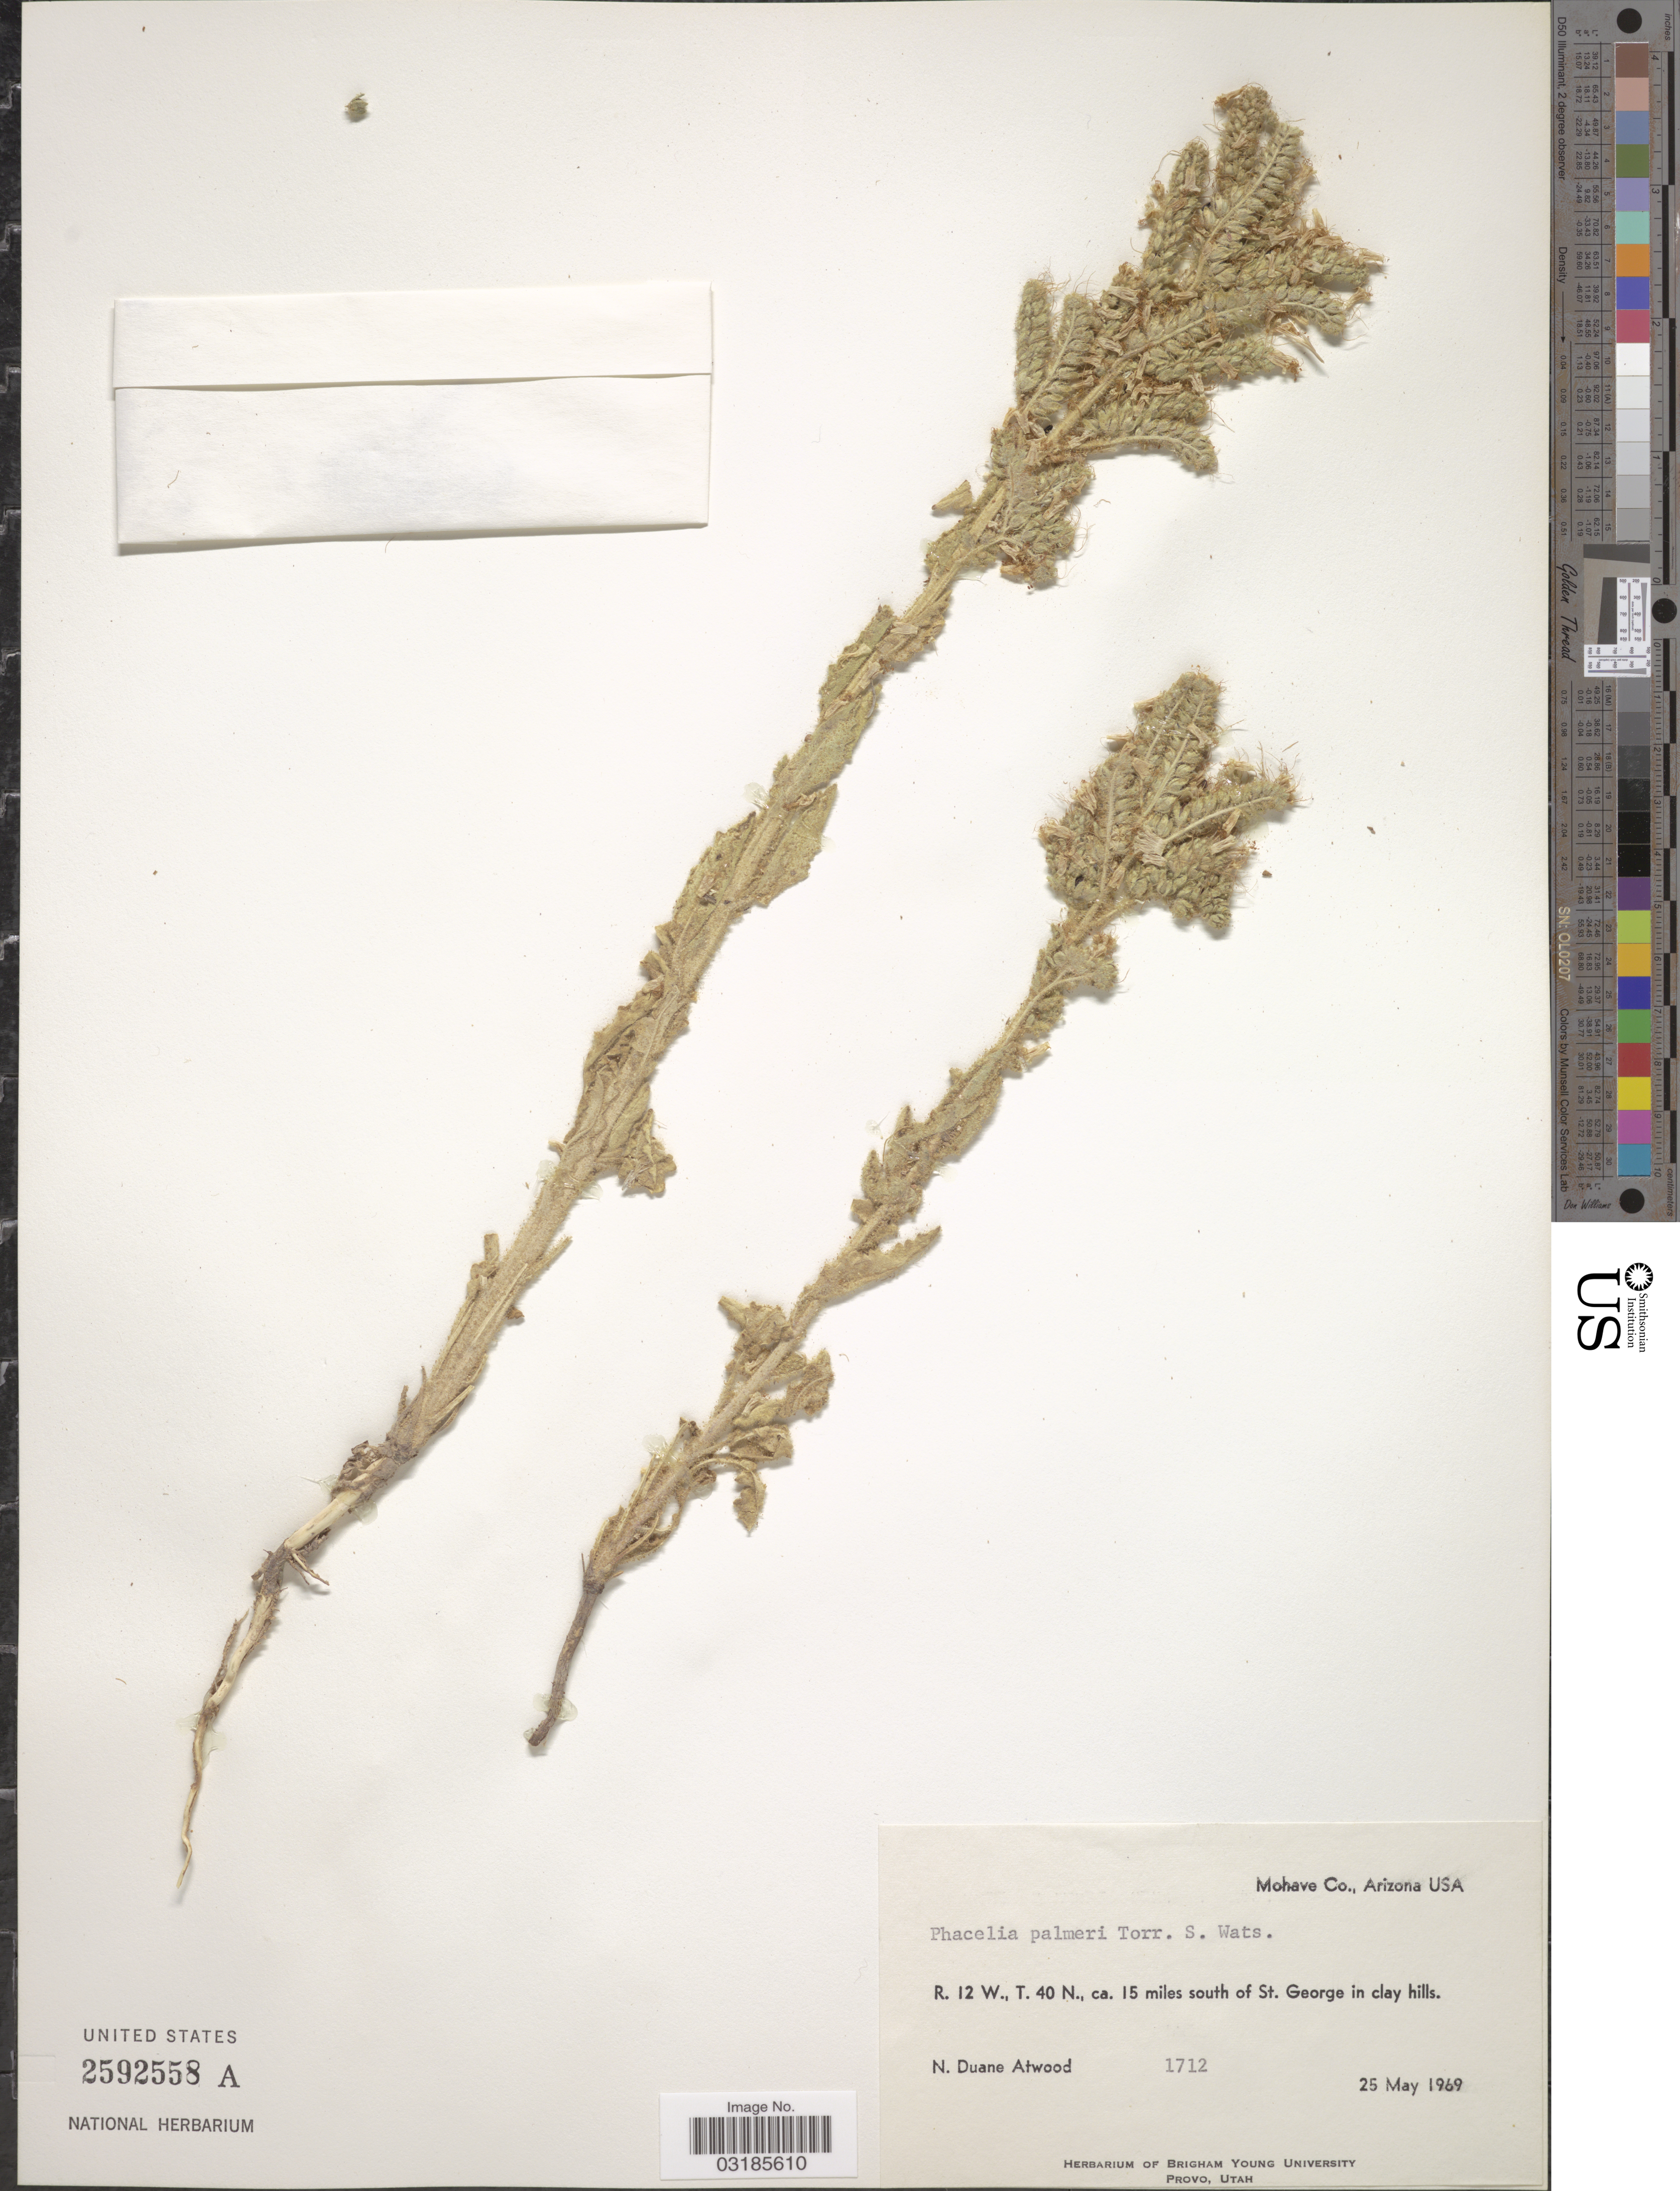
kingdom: Plantae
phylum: Tracheophyta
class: Magnoliopsida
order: Boraginales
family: Hydrophyllaceae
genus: Phacelia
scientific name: Phacelia palmeri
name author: Torr. ex S. Watson in C. King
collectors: N. Atwood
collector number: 1712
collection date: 1969-05-25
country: United States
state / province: Arizona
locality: Mohave Co., R12W., T40N, ca. 15 miles south of St. George in clay hills.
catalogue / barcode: US 2592558A